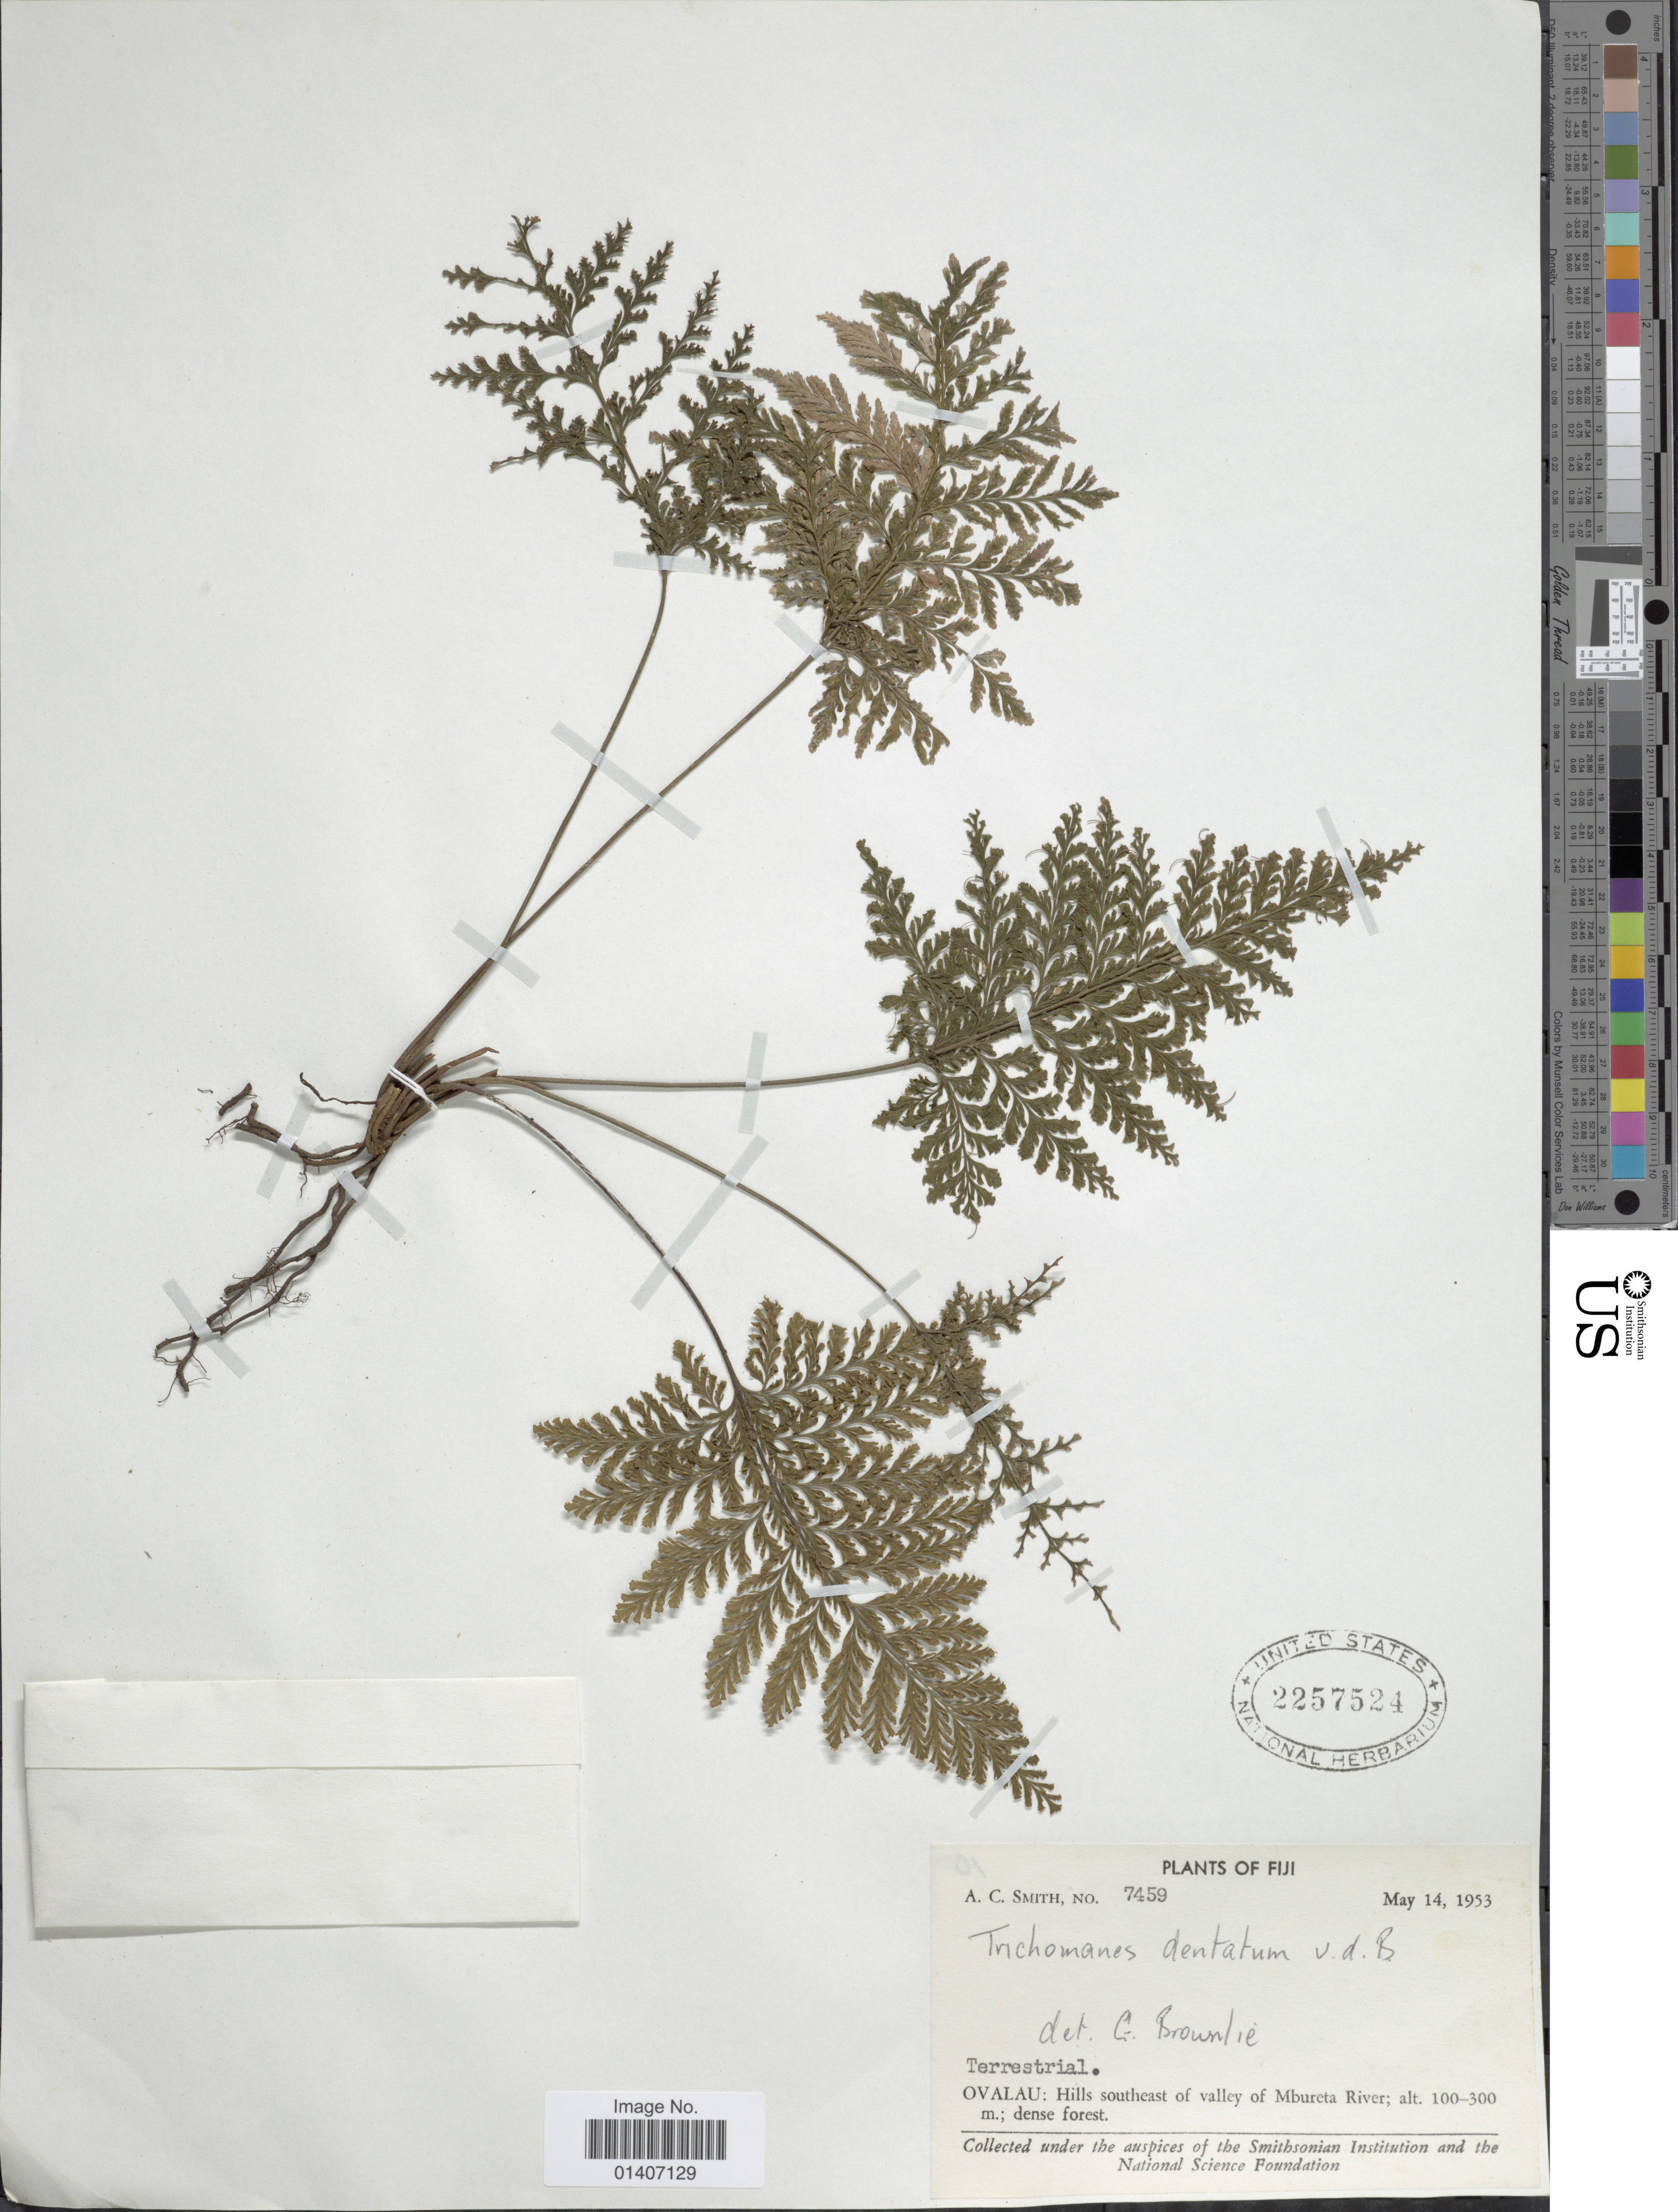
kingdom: Plantae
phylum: Tracheophyta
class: Polypodiopsida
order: Hymenophyllales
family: Hymenophyllaceae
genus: Abrodictyum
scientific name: Abrodictyum dentatum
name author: (Bosch) Ebihara & K. Iwats.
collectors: A. C. Smith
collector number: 7459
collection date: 1953-05-14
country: Fiji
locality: Terrestrial, Ovalau: Hills southeast of valley of Mbureta River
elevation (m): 100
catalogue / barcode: US 2257524